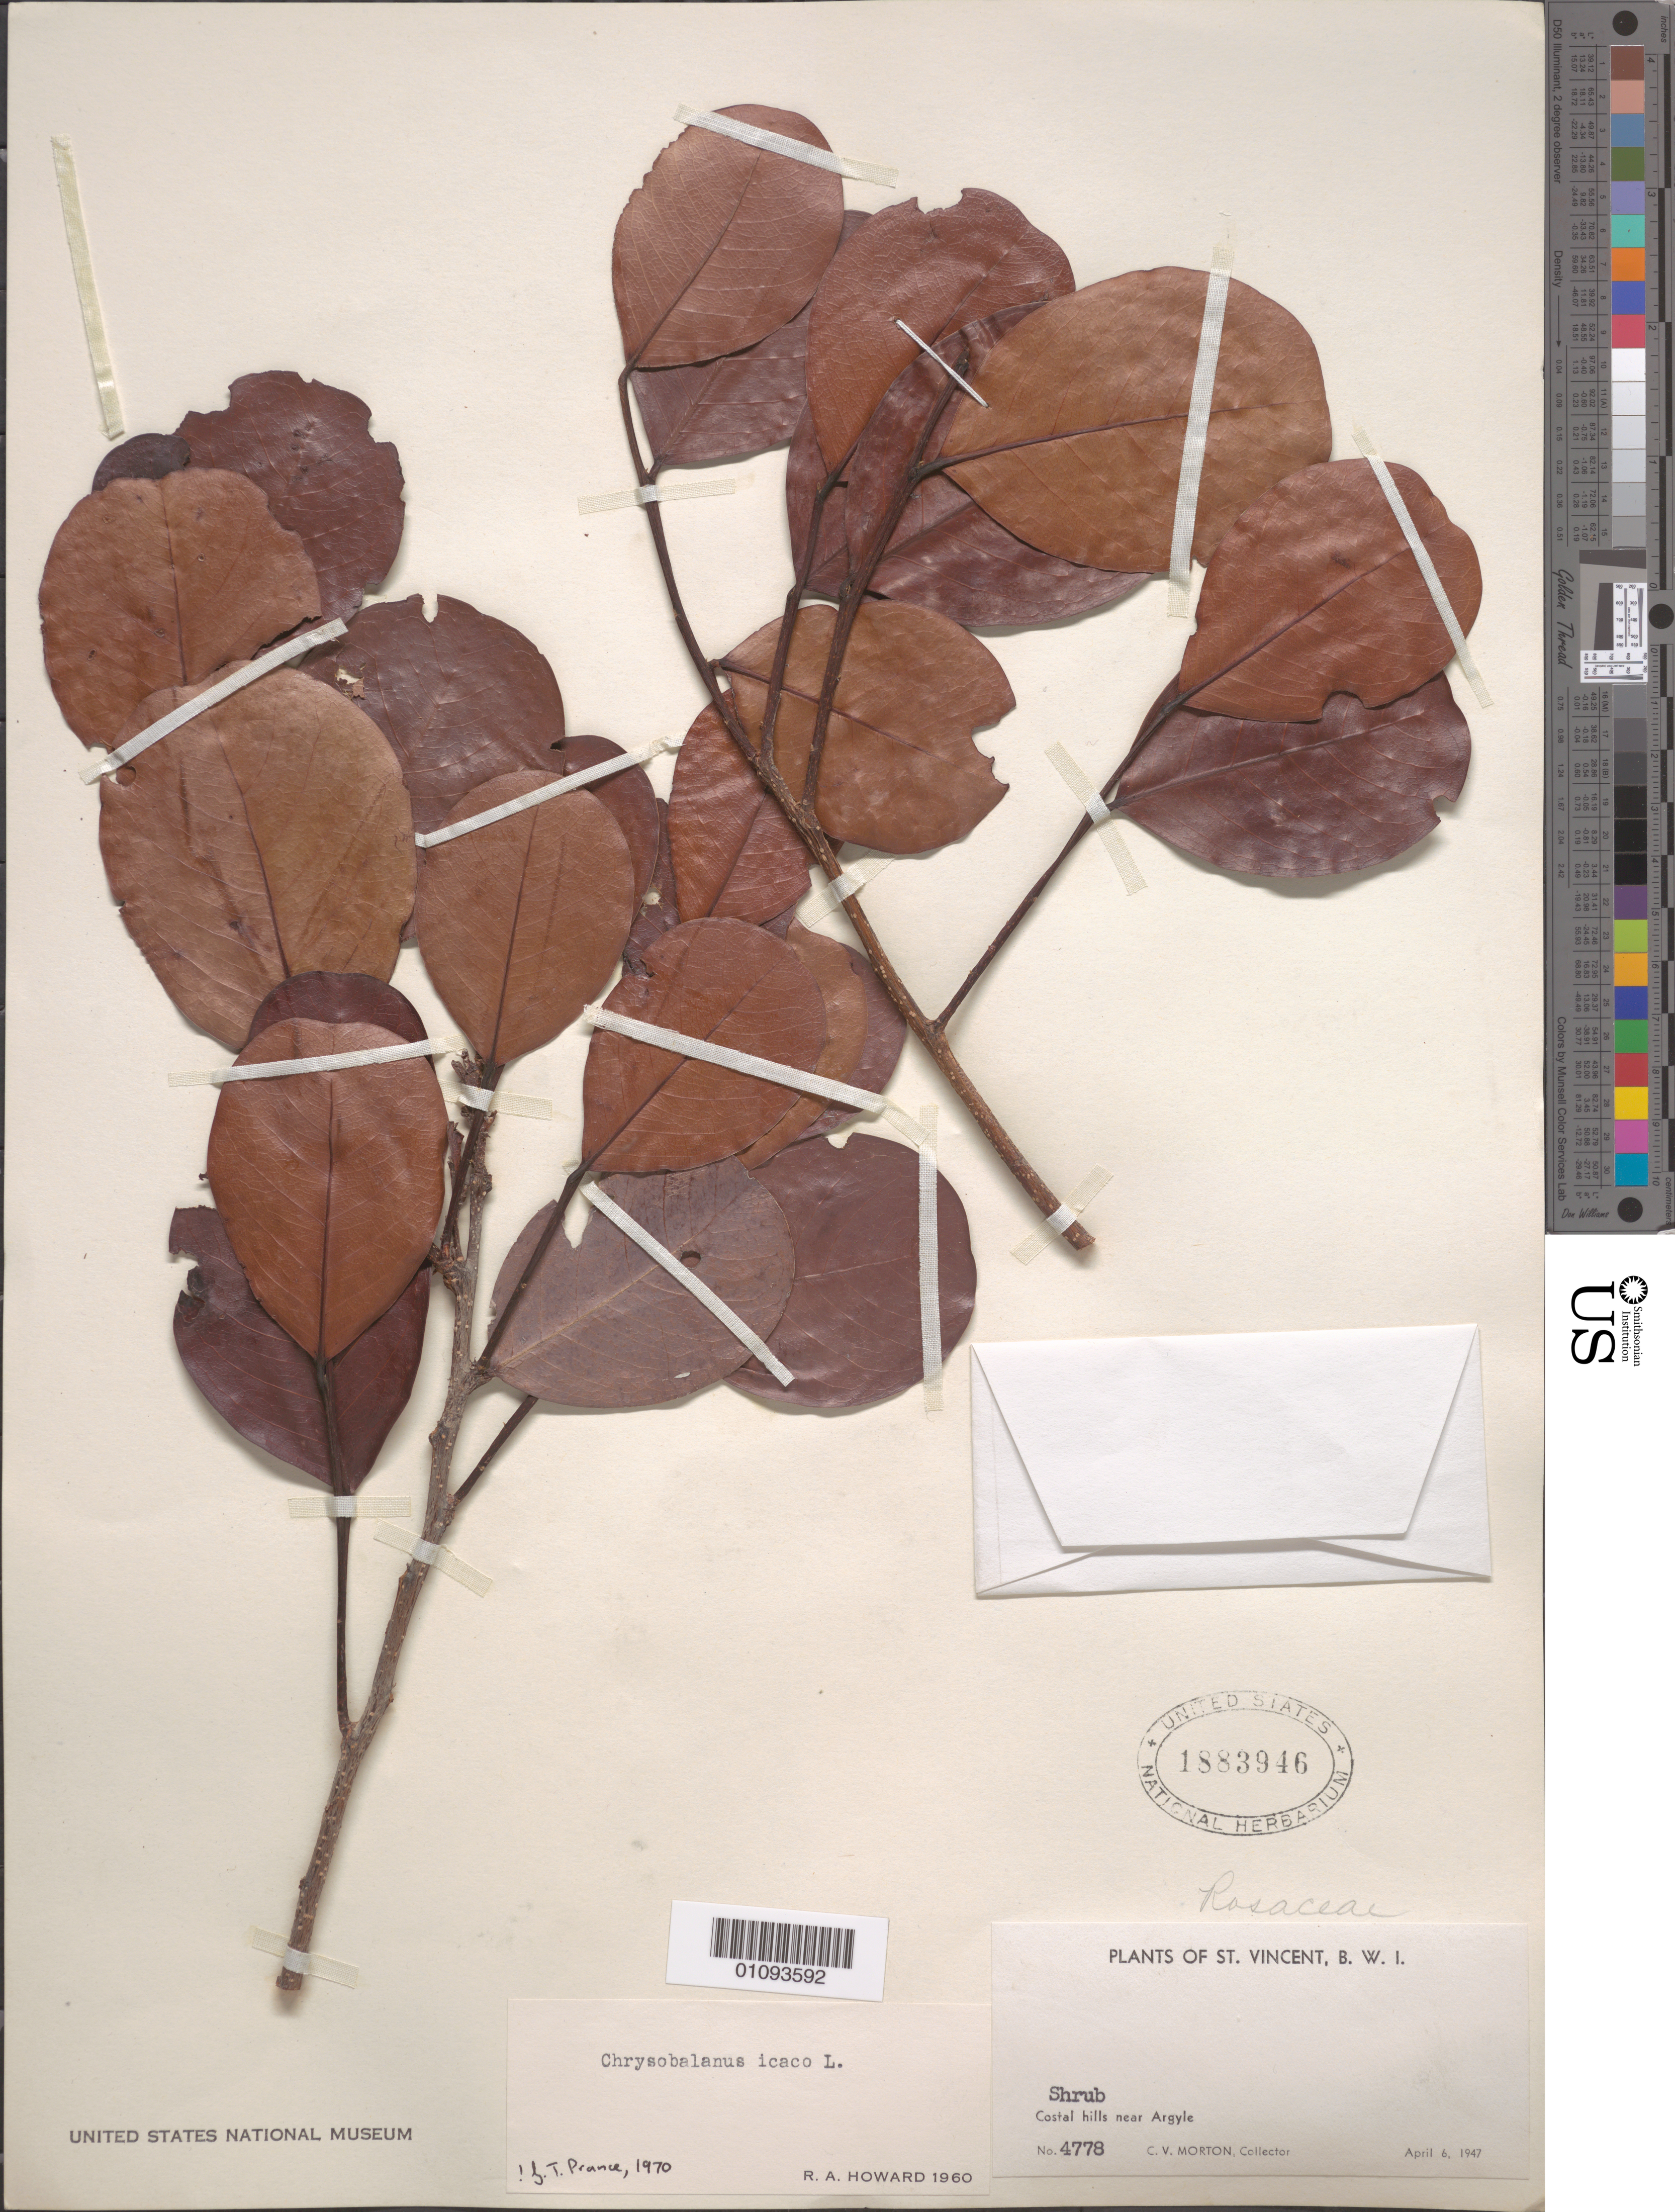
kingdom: Plantae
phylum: Tracheophyta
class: Magnoliopsida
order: Malpighiales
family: Chrysobalanaceae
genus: Chrysobalanus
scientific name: Chrysobalanus icaco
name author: L.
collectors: C. V. Morton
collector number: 4778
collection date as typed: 06 Apr 1947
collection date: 1947-04-06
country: St. Vincent - Grenadines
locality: Coastal hills near Argyle.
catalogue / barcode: US 1883946